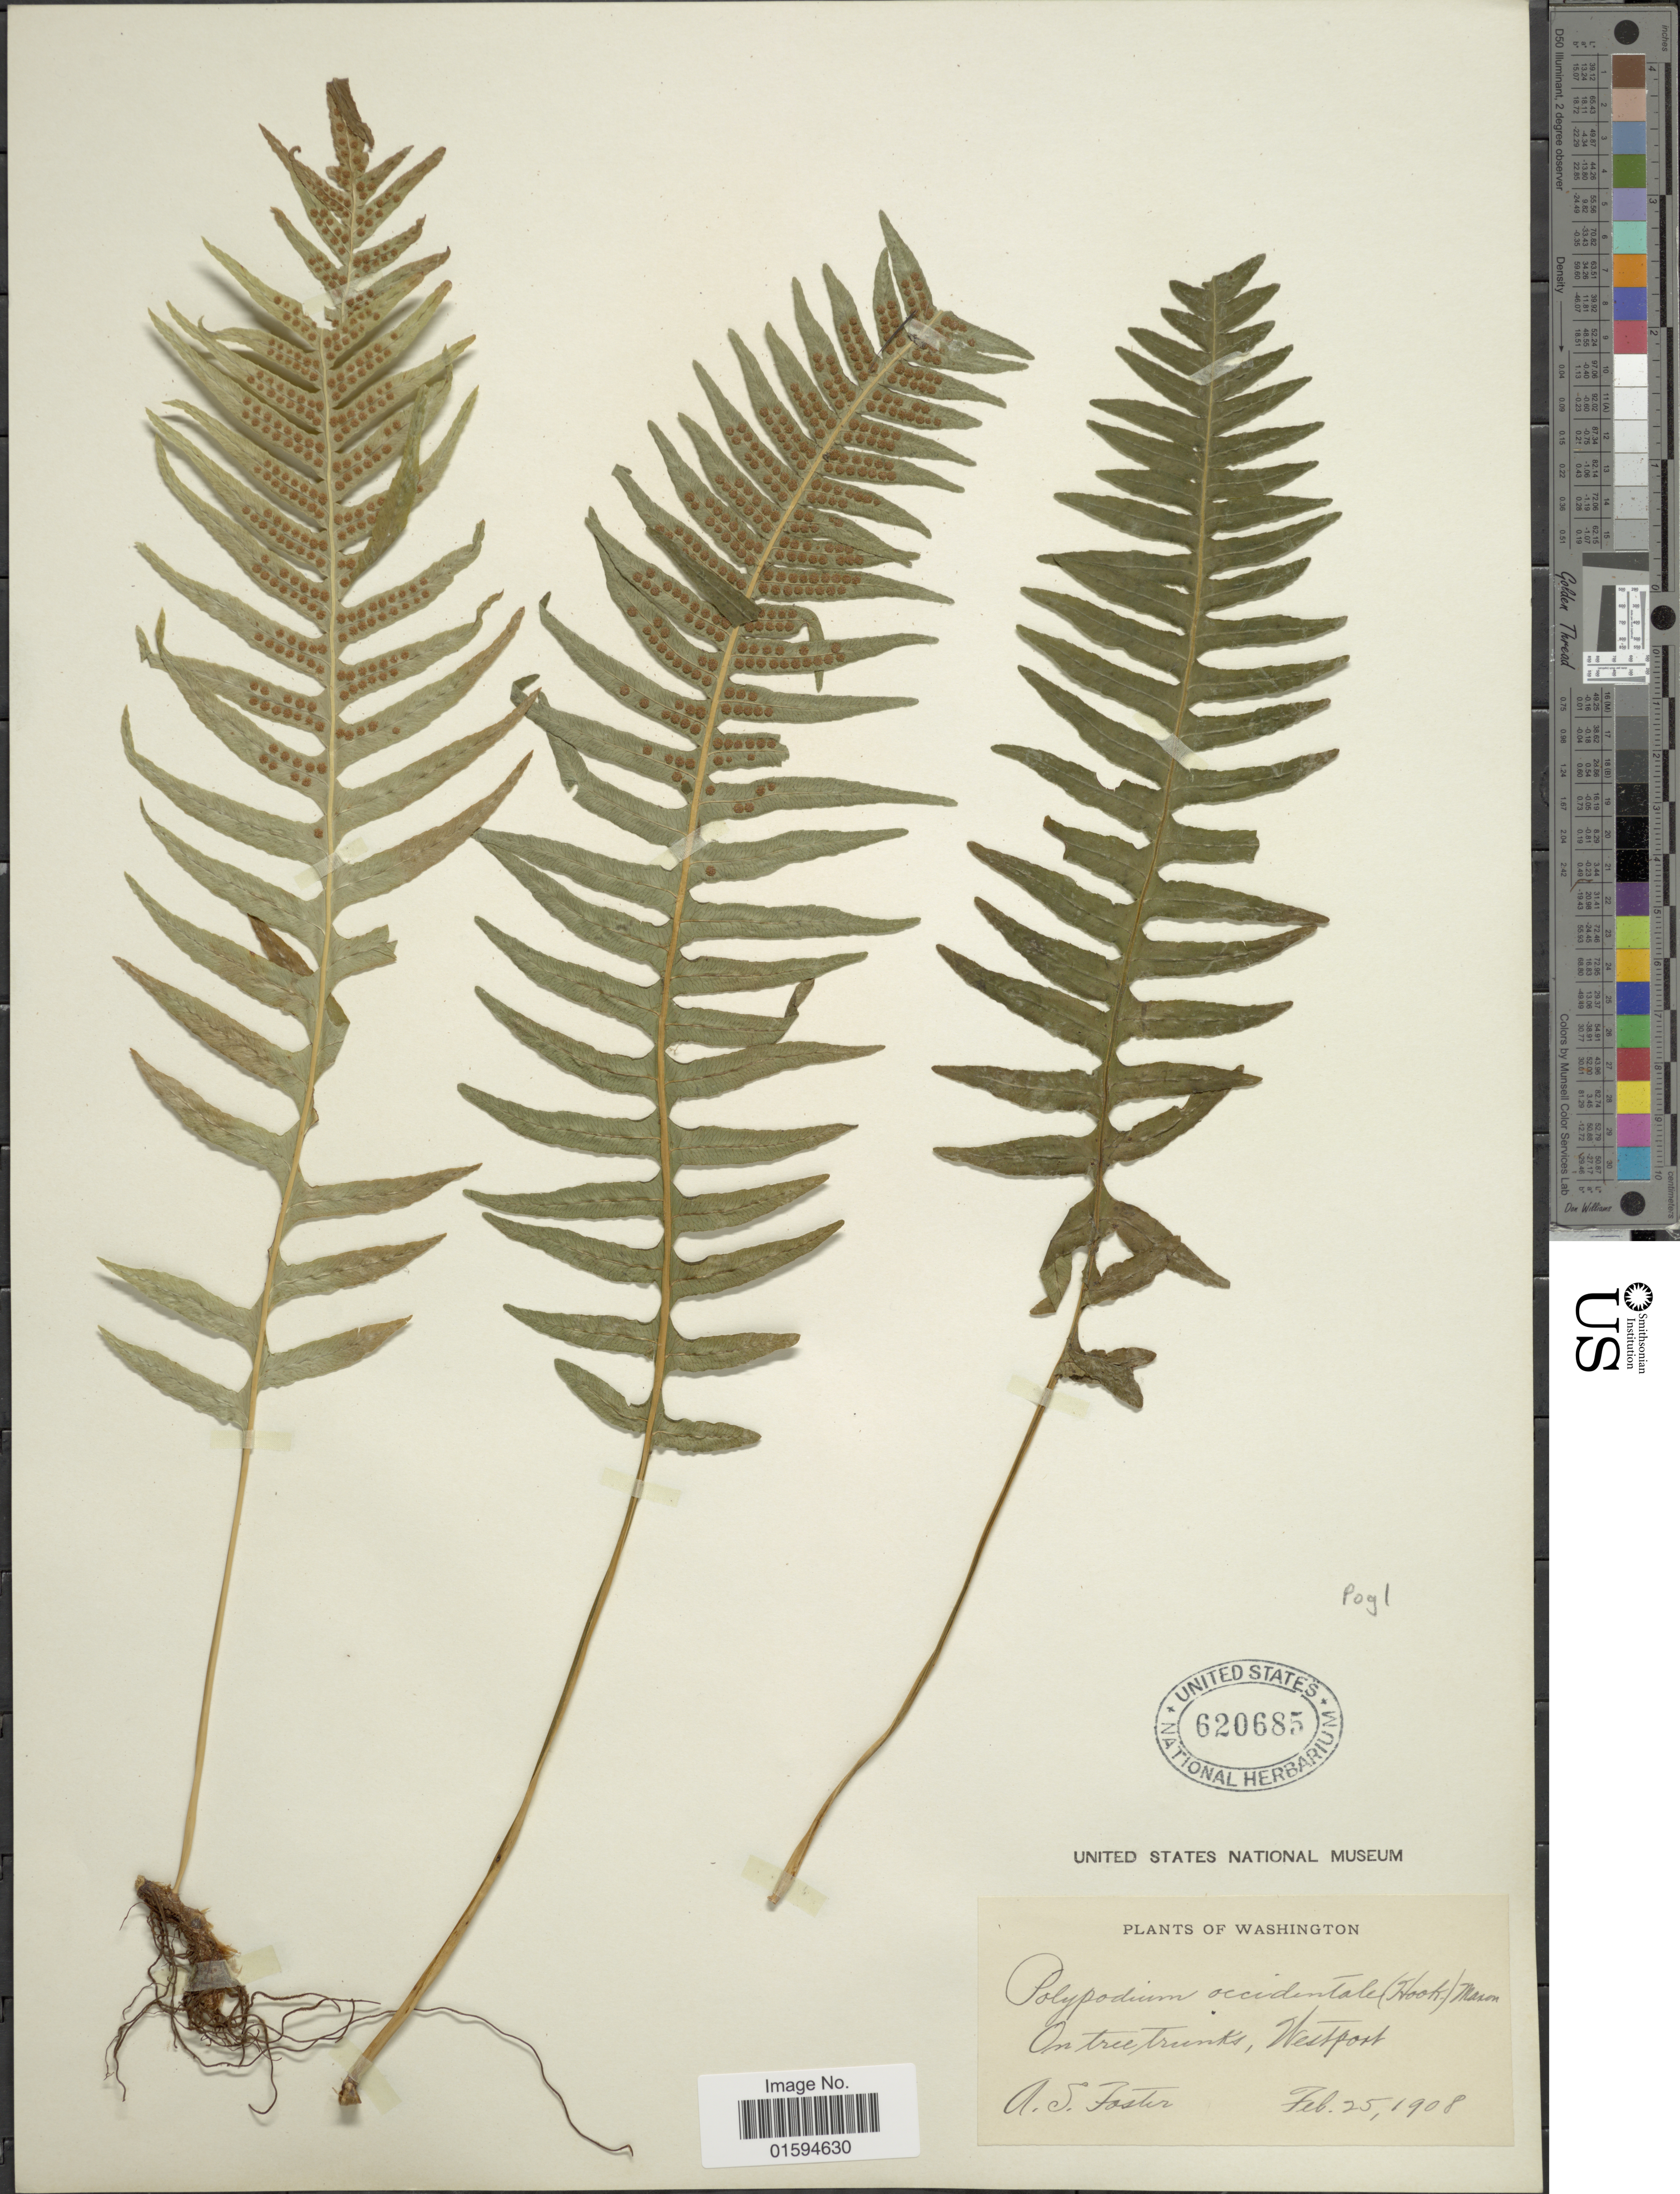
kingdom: Plantae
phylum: Tracheophyta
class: Polypodiopsida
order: Polypodiales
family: Polypodiaceae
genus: Polypodium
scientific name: Polypodium glycyrrhiza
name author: D.C. Eaton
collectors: A. S. Foster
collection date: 1908-02-25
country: United States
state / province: Washington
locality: On tree trunks, Westport.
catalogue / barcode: US 620685